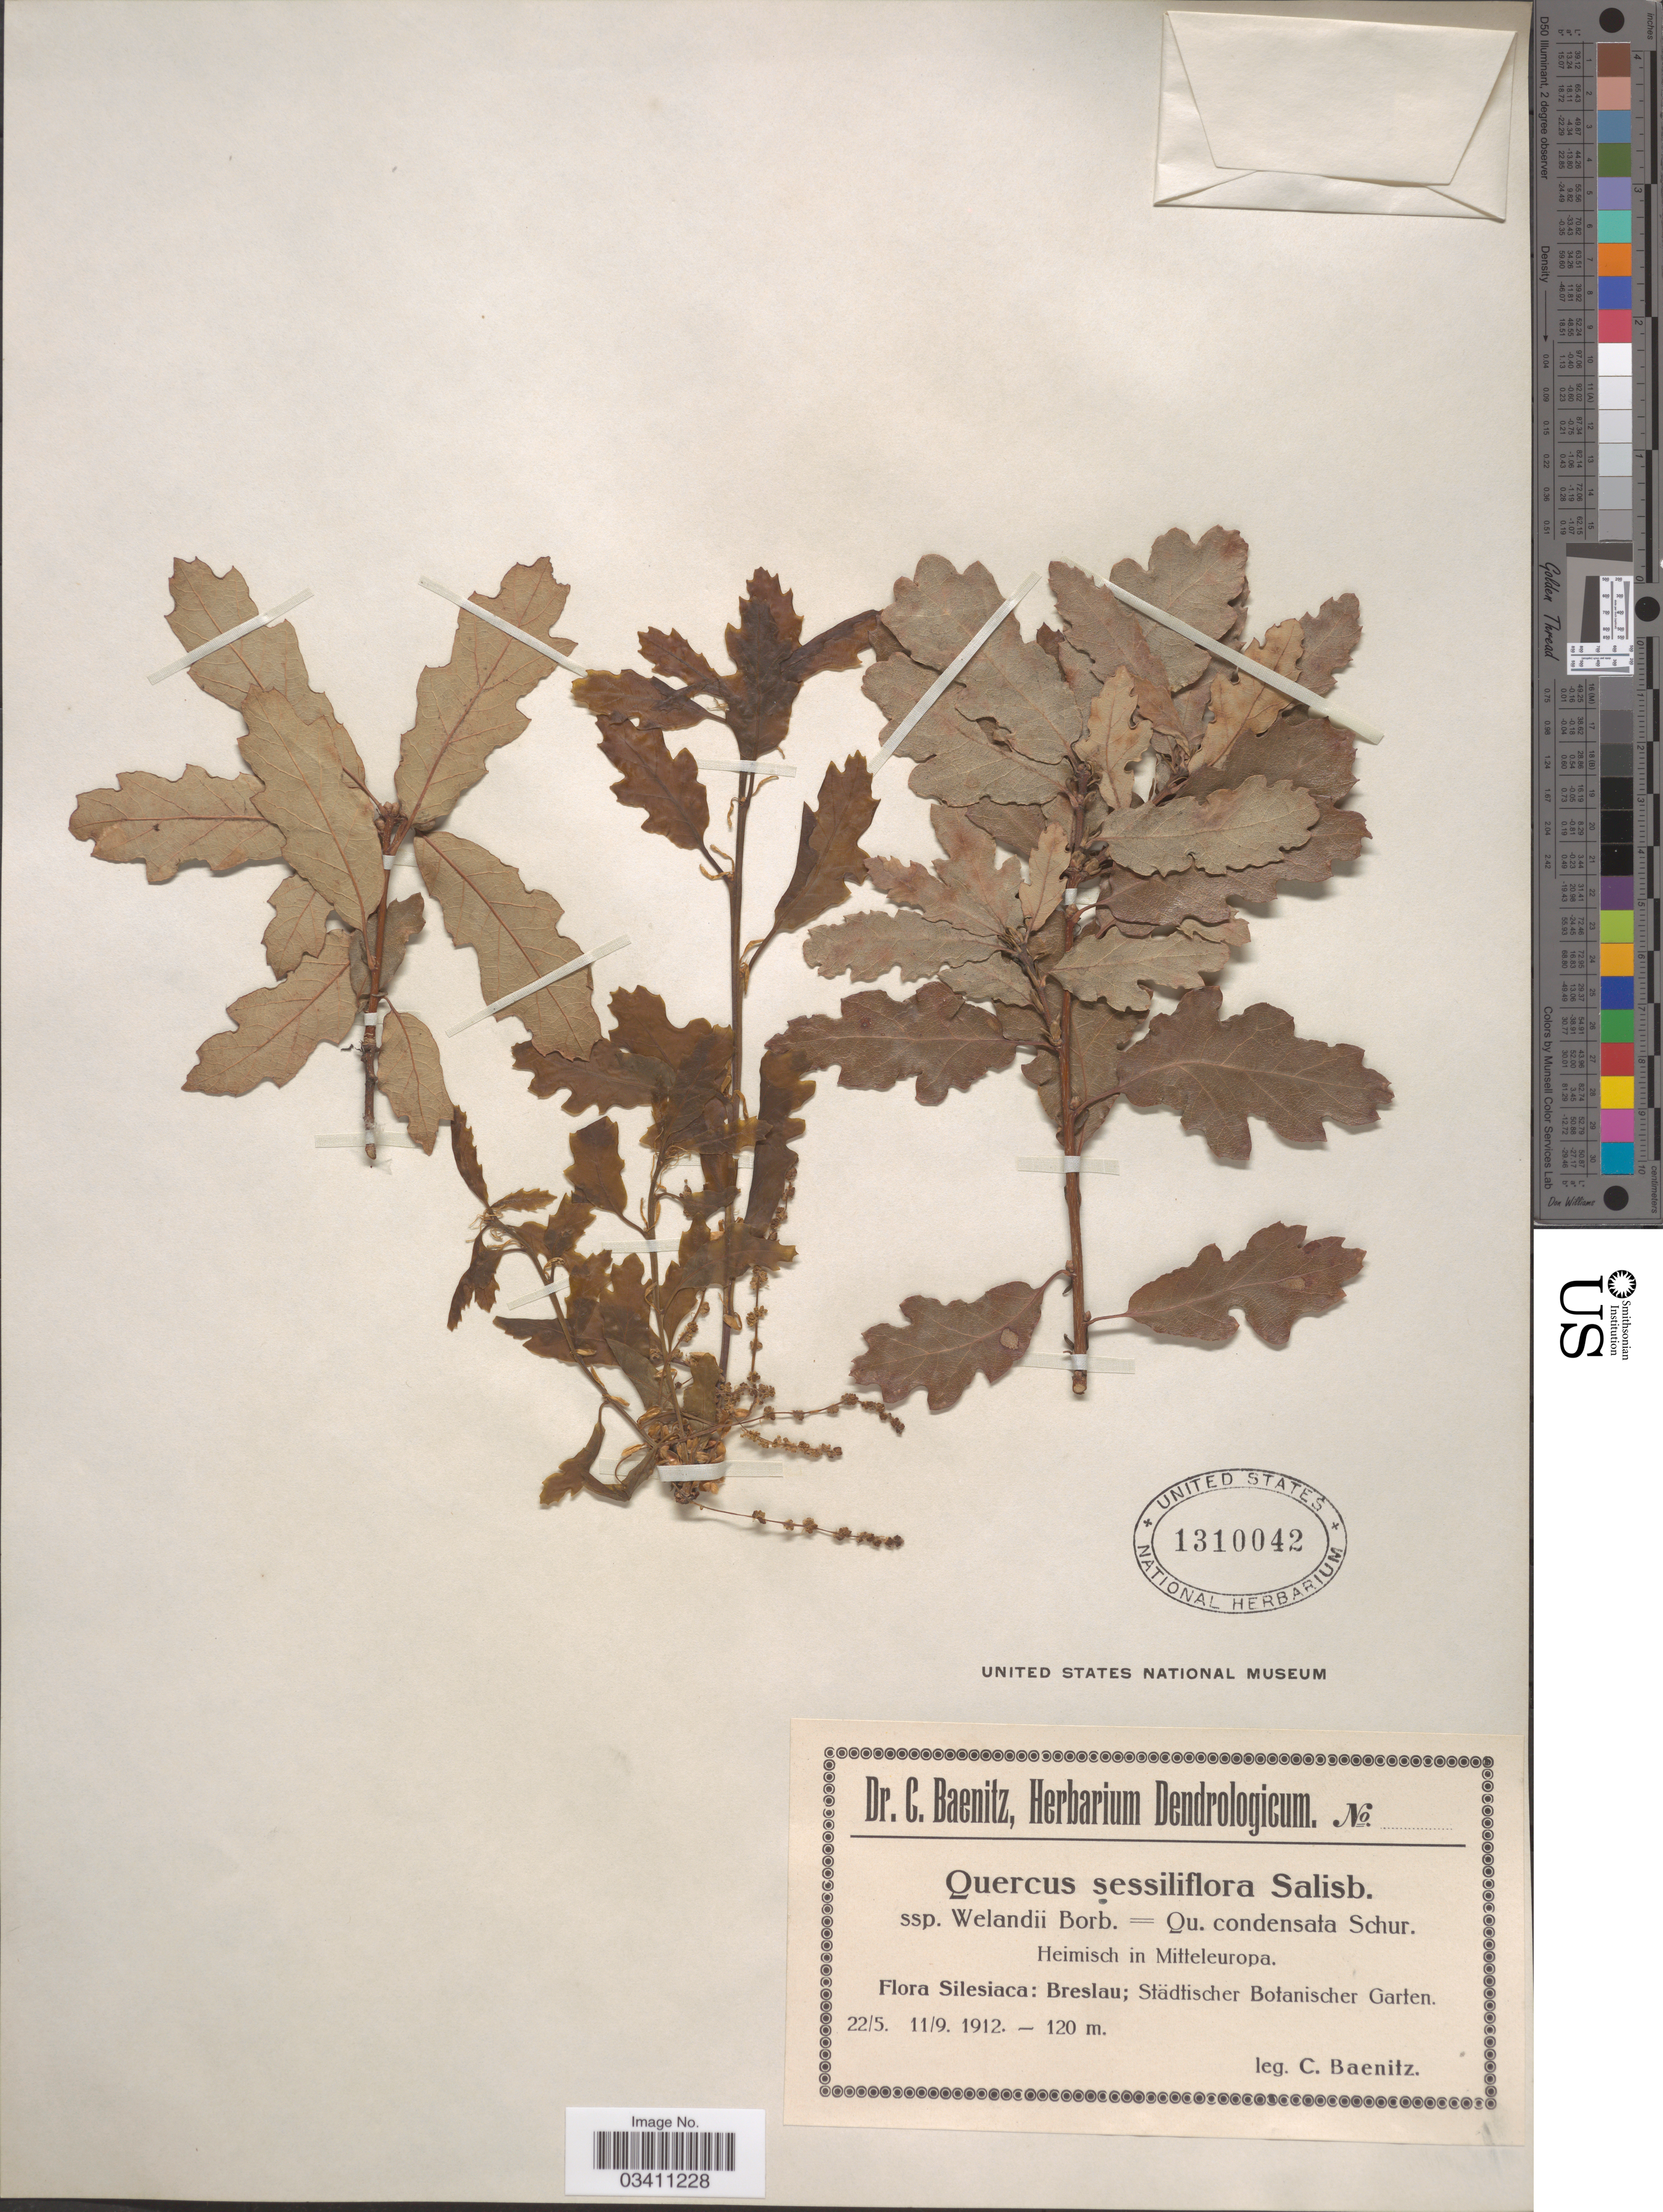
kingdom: Plantae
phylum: Tracheophyta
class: Magnoliopsida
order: Fagales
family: Fagaceae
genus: Quercus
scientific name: Quercus sessiliflora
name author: Salisb.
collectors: C. G. Baenitz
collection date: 1912-05-22/1912-09-11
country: Poland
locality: Silesiaca: Breslau; Städtischer Botanischer Garten.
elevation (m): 120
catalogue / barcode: US 1310042